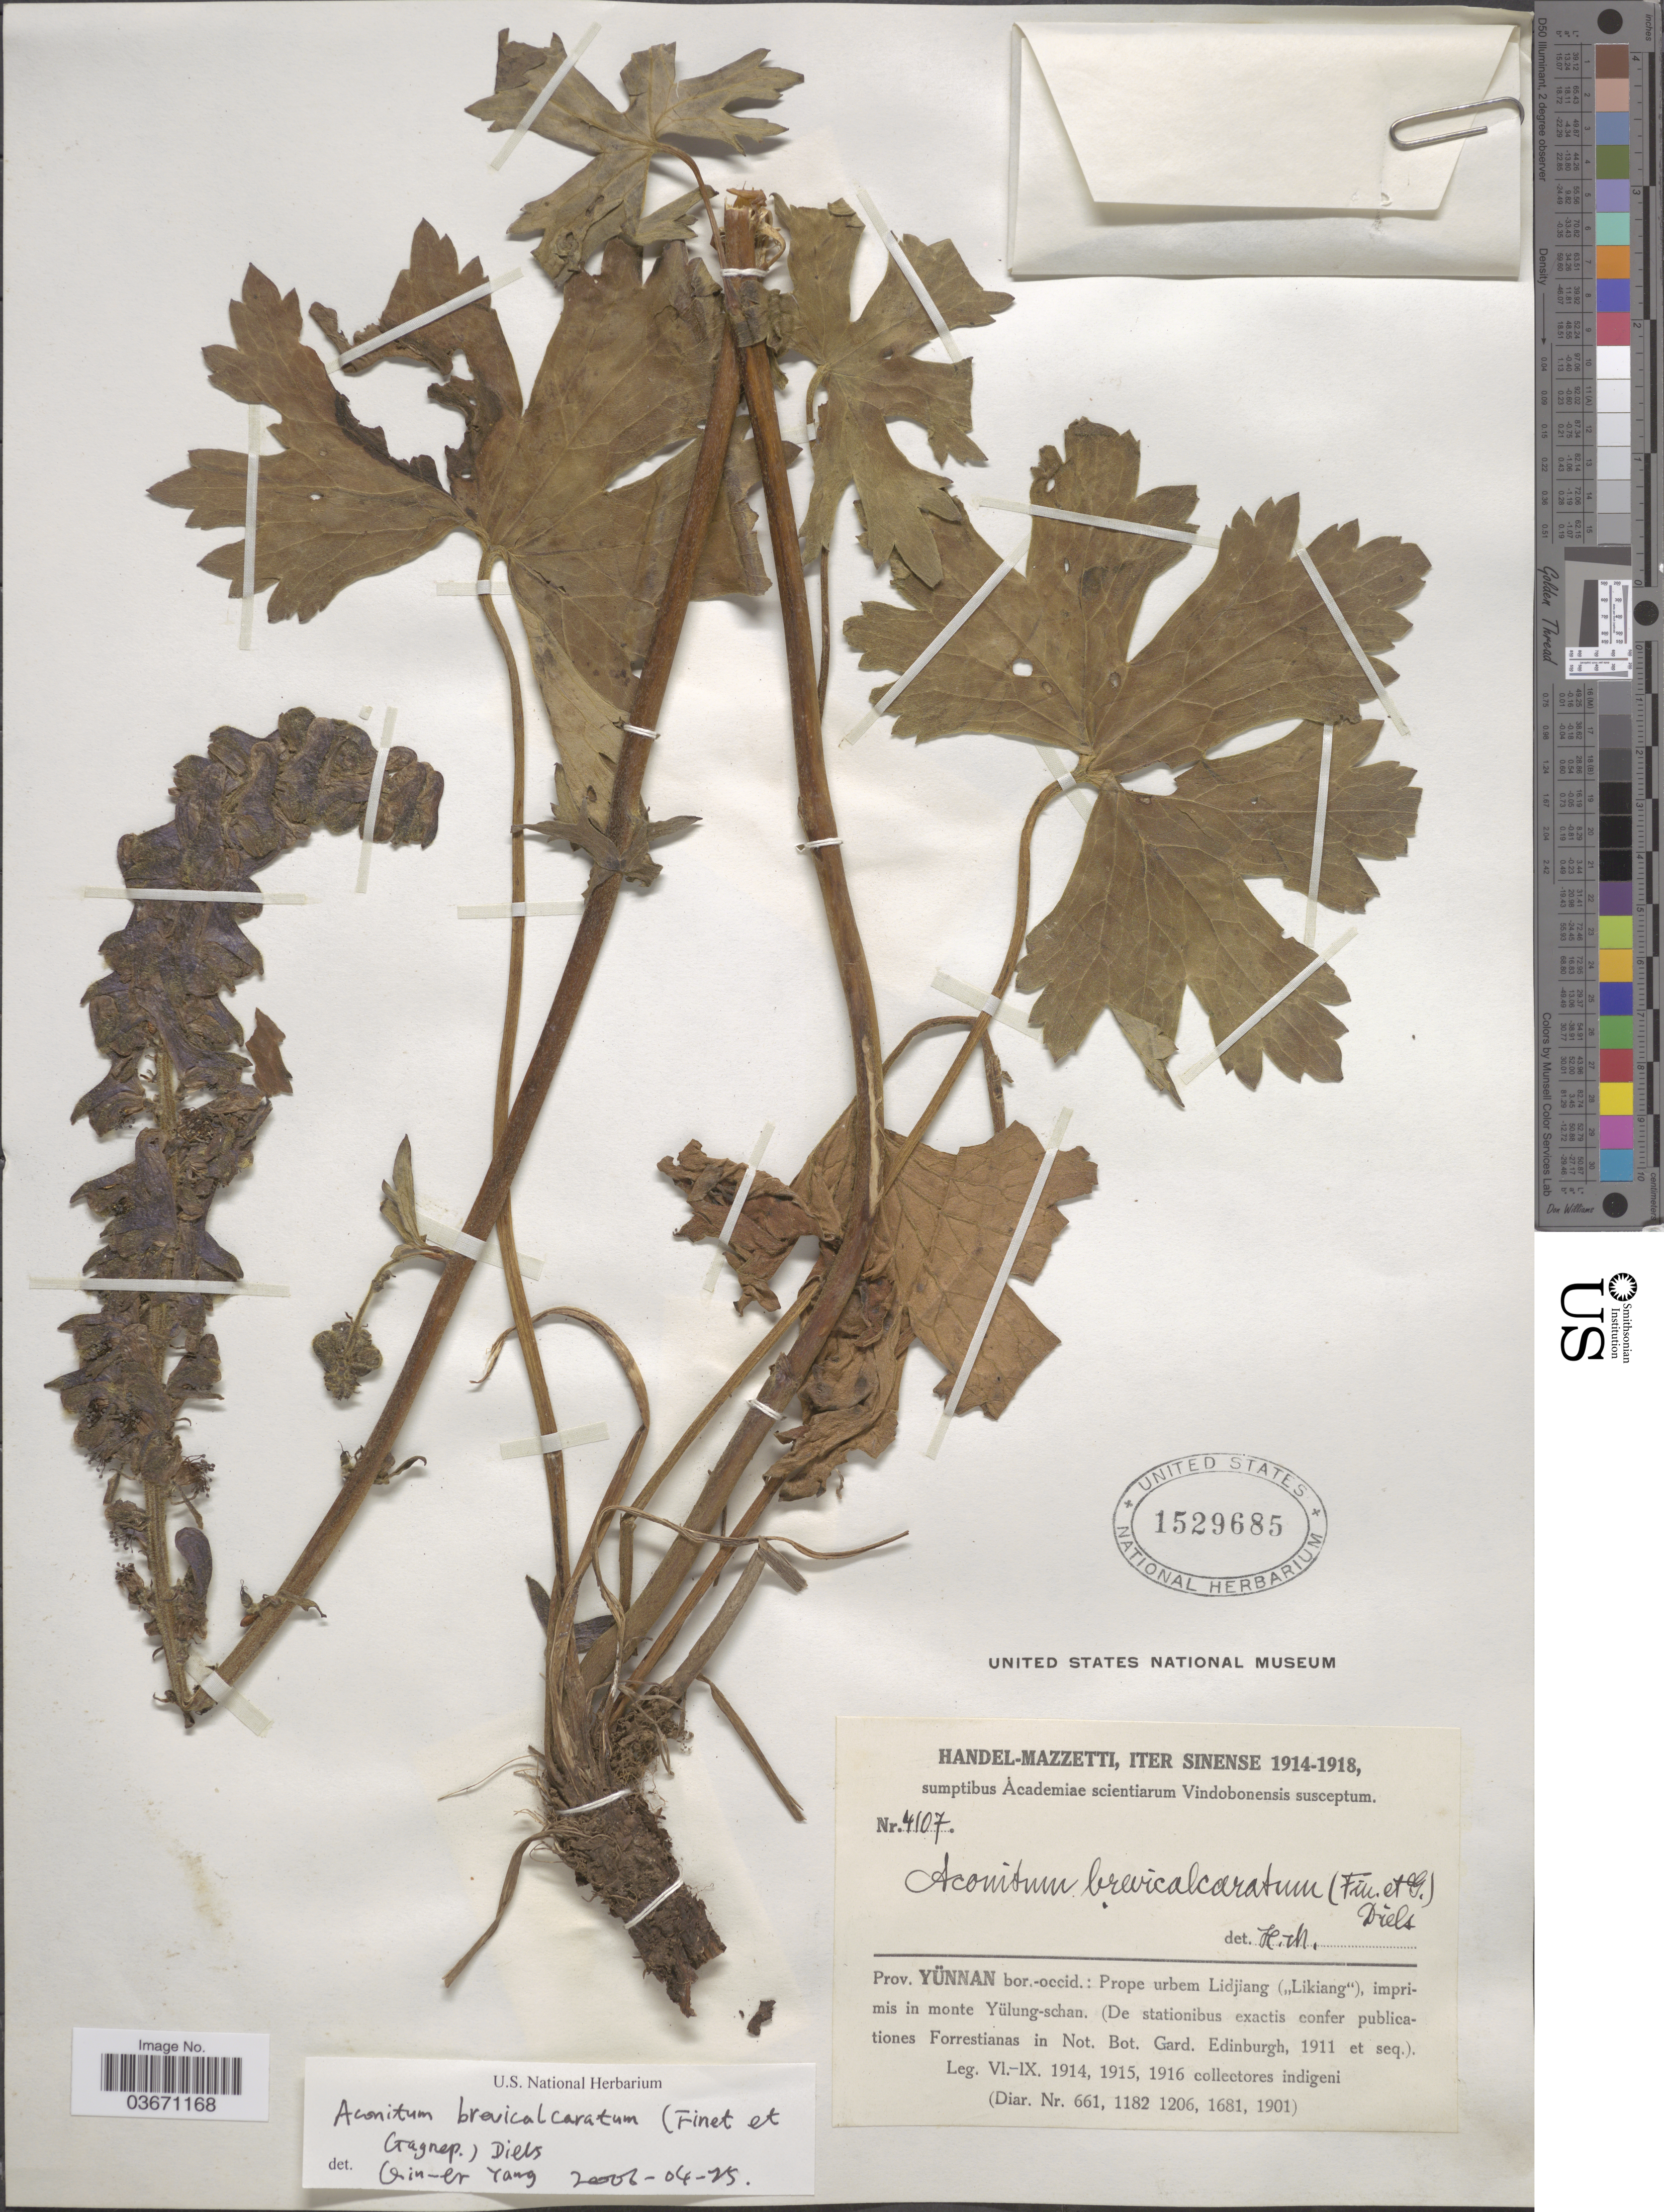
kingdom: Plantae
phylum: Tracheophyta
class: Magnoliopsida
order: Ranunculales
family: Ranunculaceae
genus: Aconitum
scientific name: Aconitum brevicalcaratum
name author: (Finet & Gagnep.) Diels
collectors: Handel-Mazzetti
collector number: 4107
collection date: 1914-06/1916-09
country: China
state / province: Yunnan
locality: Prov. Yünnan bor.-occid.: Prope urbem Lidjiang ("Likiang"), imprimis in monte Yülung-schan.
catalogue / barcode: US 1529685